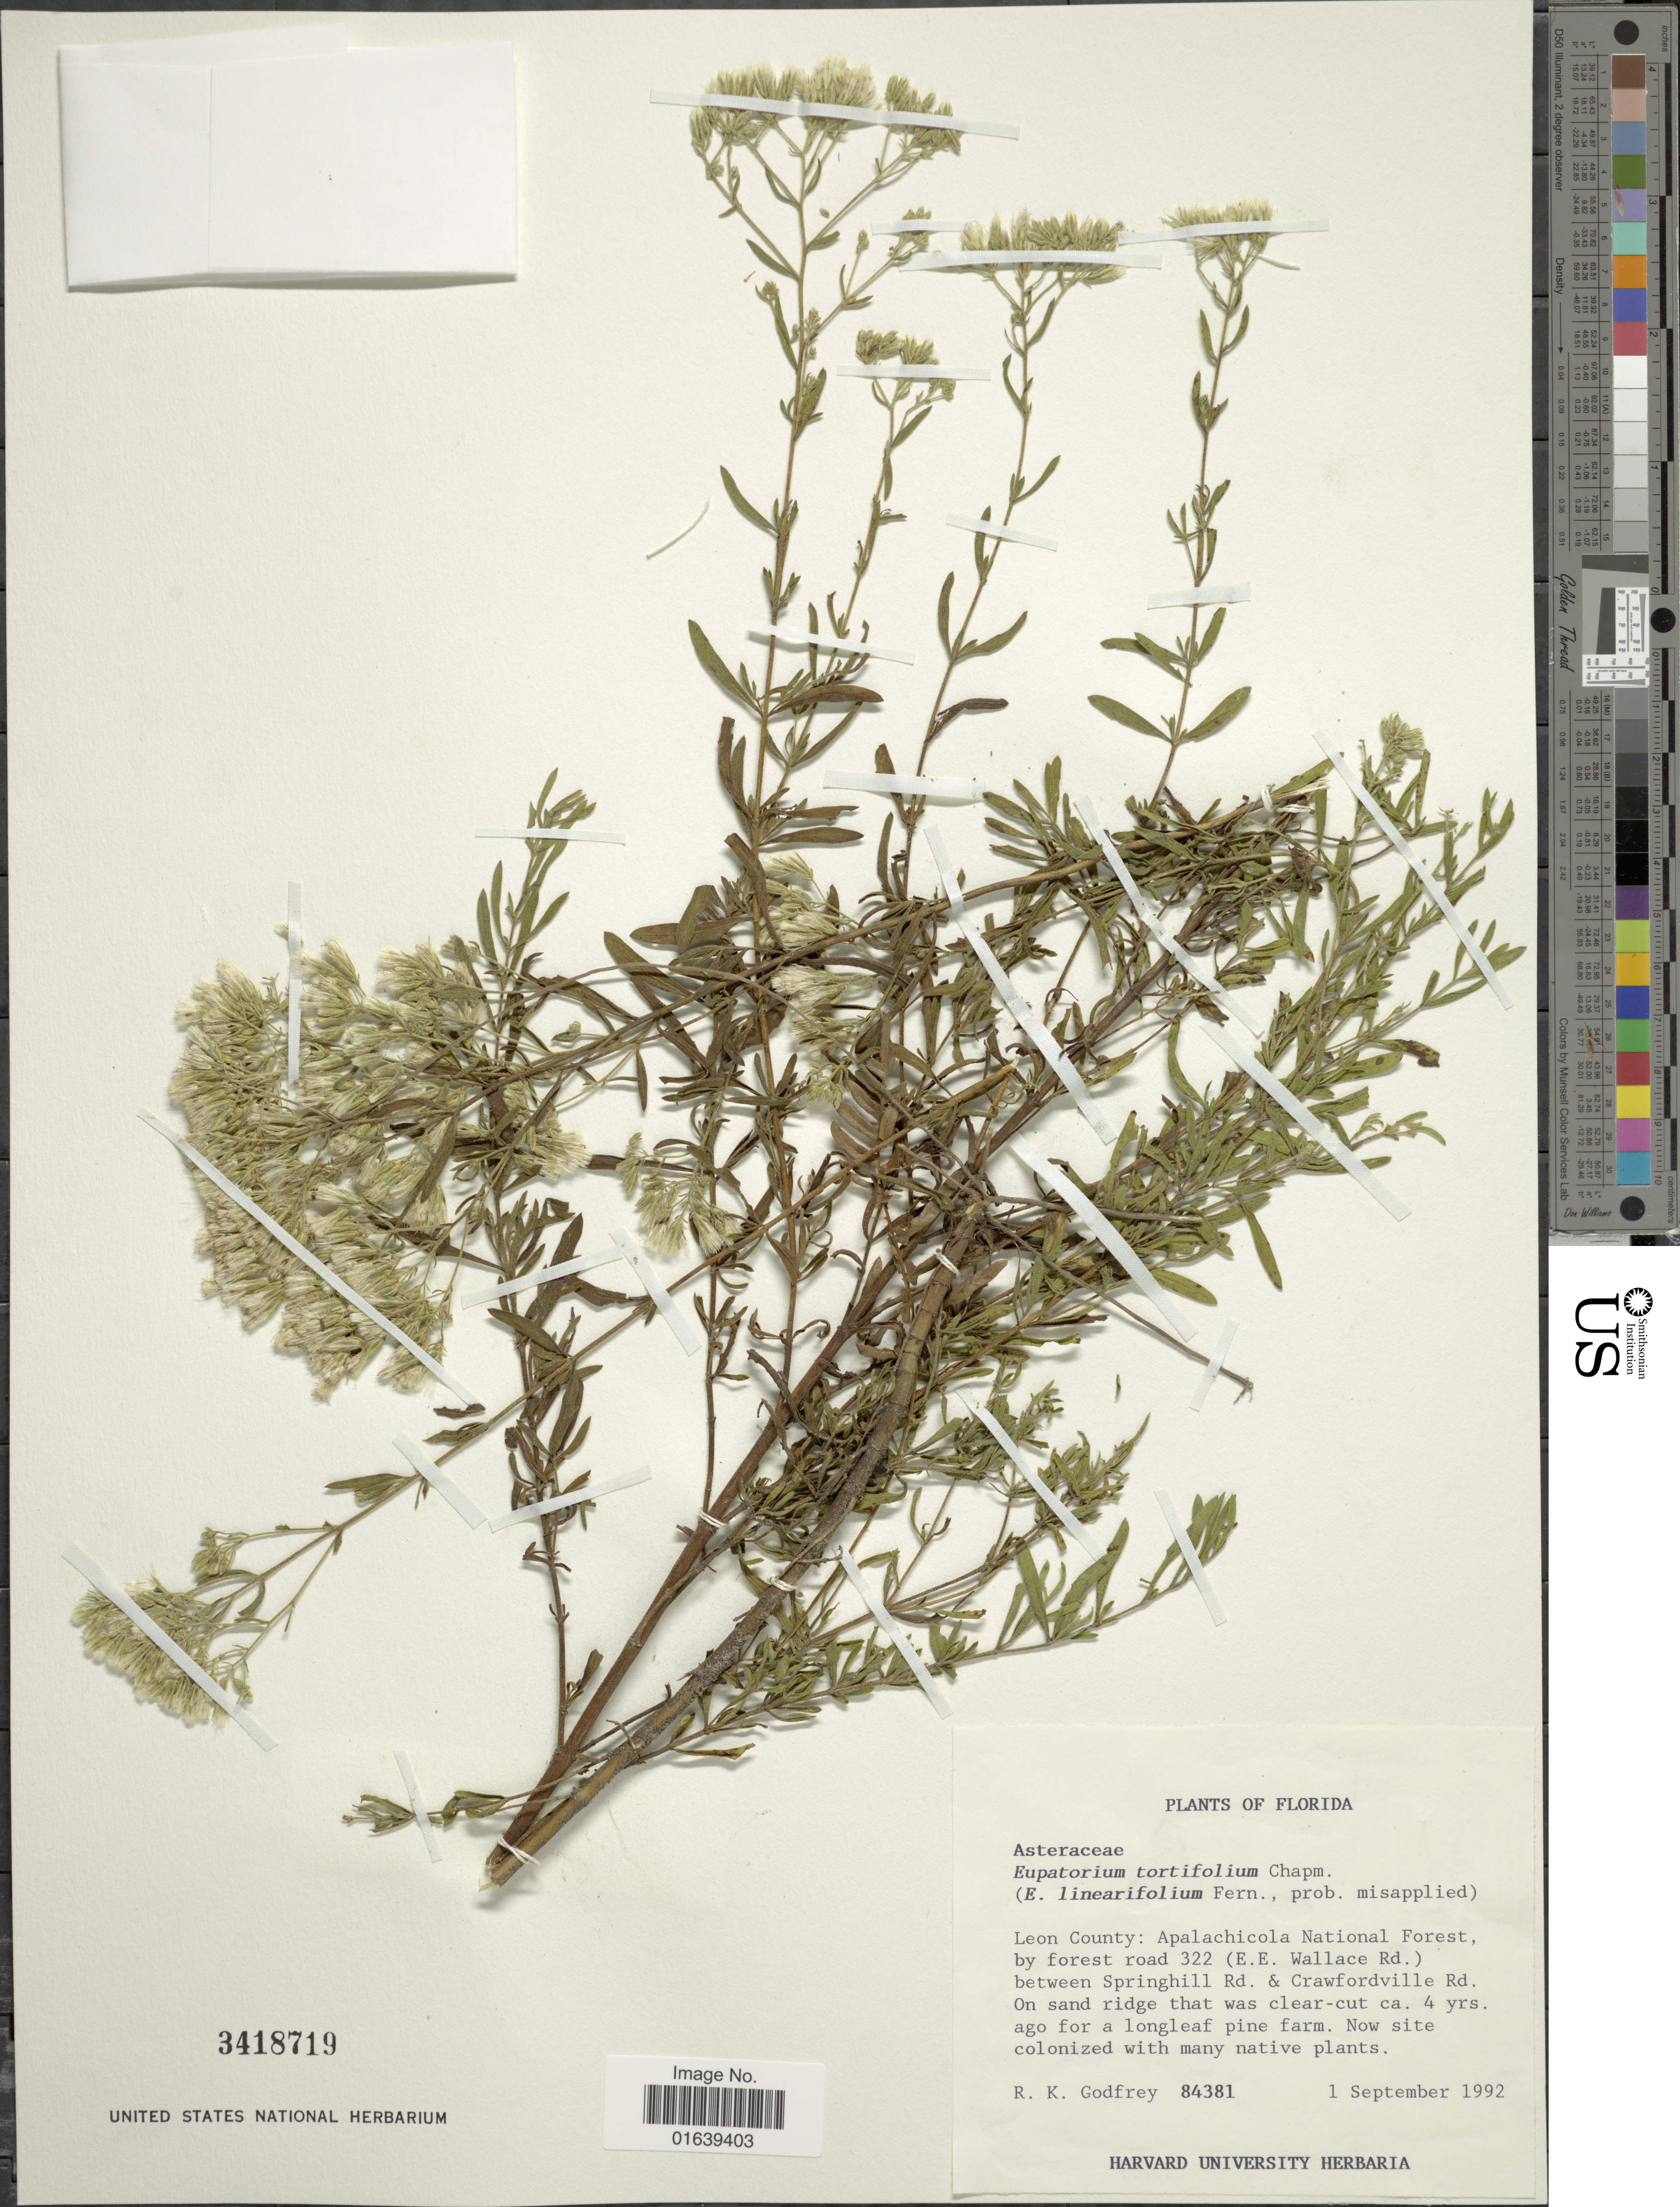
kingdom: Plantae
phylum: Tracheophyta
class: Magnoliopsida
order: Asterales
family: Asteraceae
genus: Eupatorium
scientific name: Eupatorium linearifolium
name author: Walter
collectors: R. K. Godfrey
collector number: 84381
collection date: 1992-09-01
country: United States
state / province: Florida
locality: Florida. Leon County. Apalachicola National Fores, by forest road 322 (E. E. Wallace Rd.) between Springhill Rd. & Crawfordville Rd. On sand ridge that was clear-cut ca. 4 yrs. ago for a longleaf pine farm.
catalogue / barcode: US 3418719